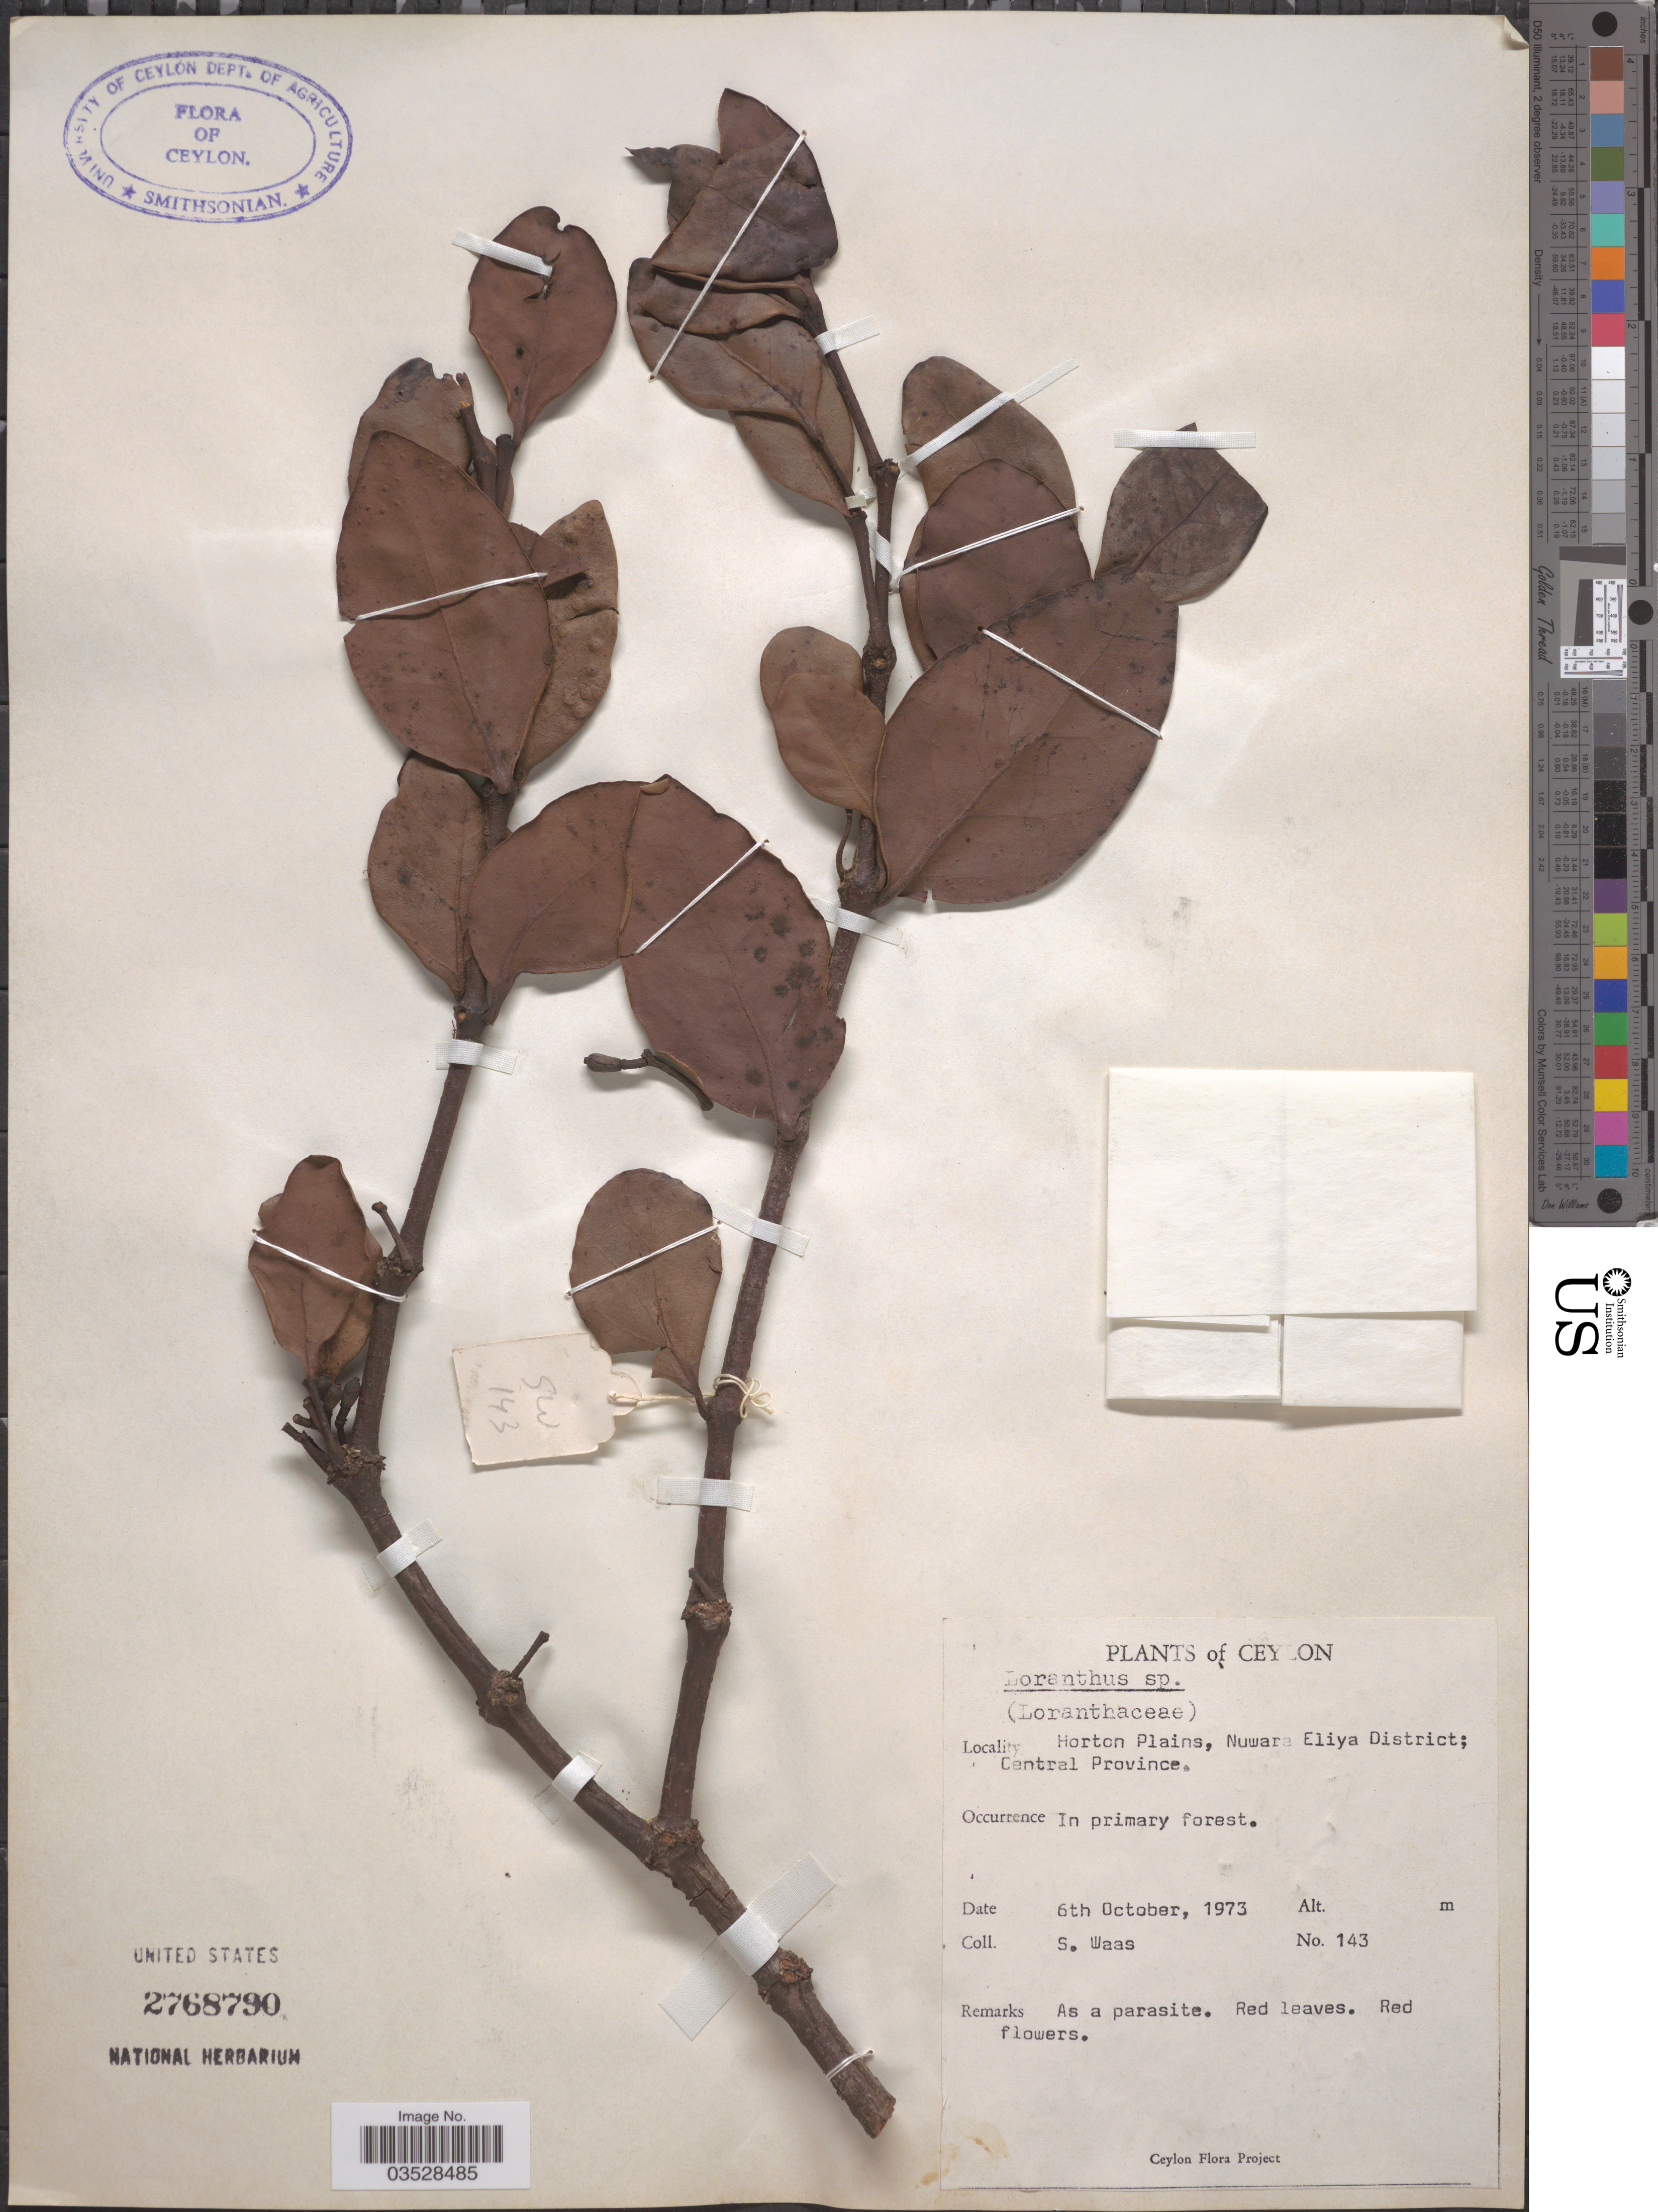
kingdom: Plantae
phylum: Tracheophyta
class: Magnoliopsida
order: Santalales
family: Loranthaceae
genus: Loranthus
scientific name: Loranthus sp.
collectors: S. Waas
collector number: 143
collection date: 1973-10-06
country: Sri Lanka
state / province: Central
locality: Ceylon. Horton Plains, Nuwara Eliya District.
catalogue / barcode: US 2768790